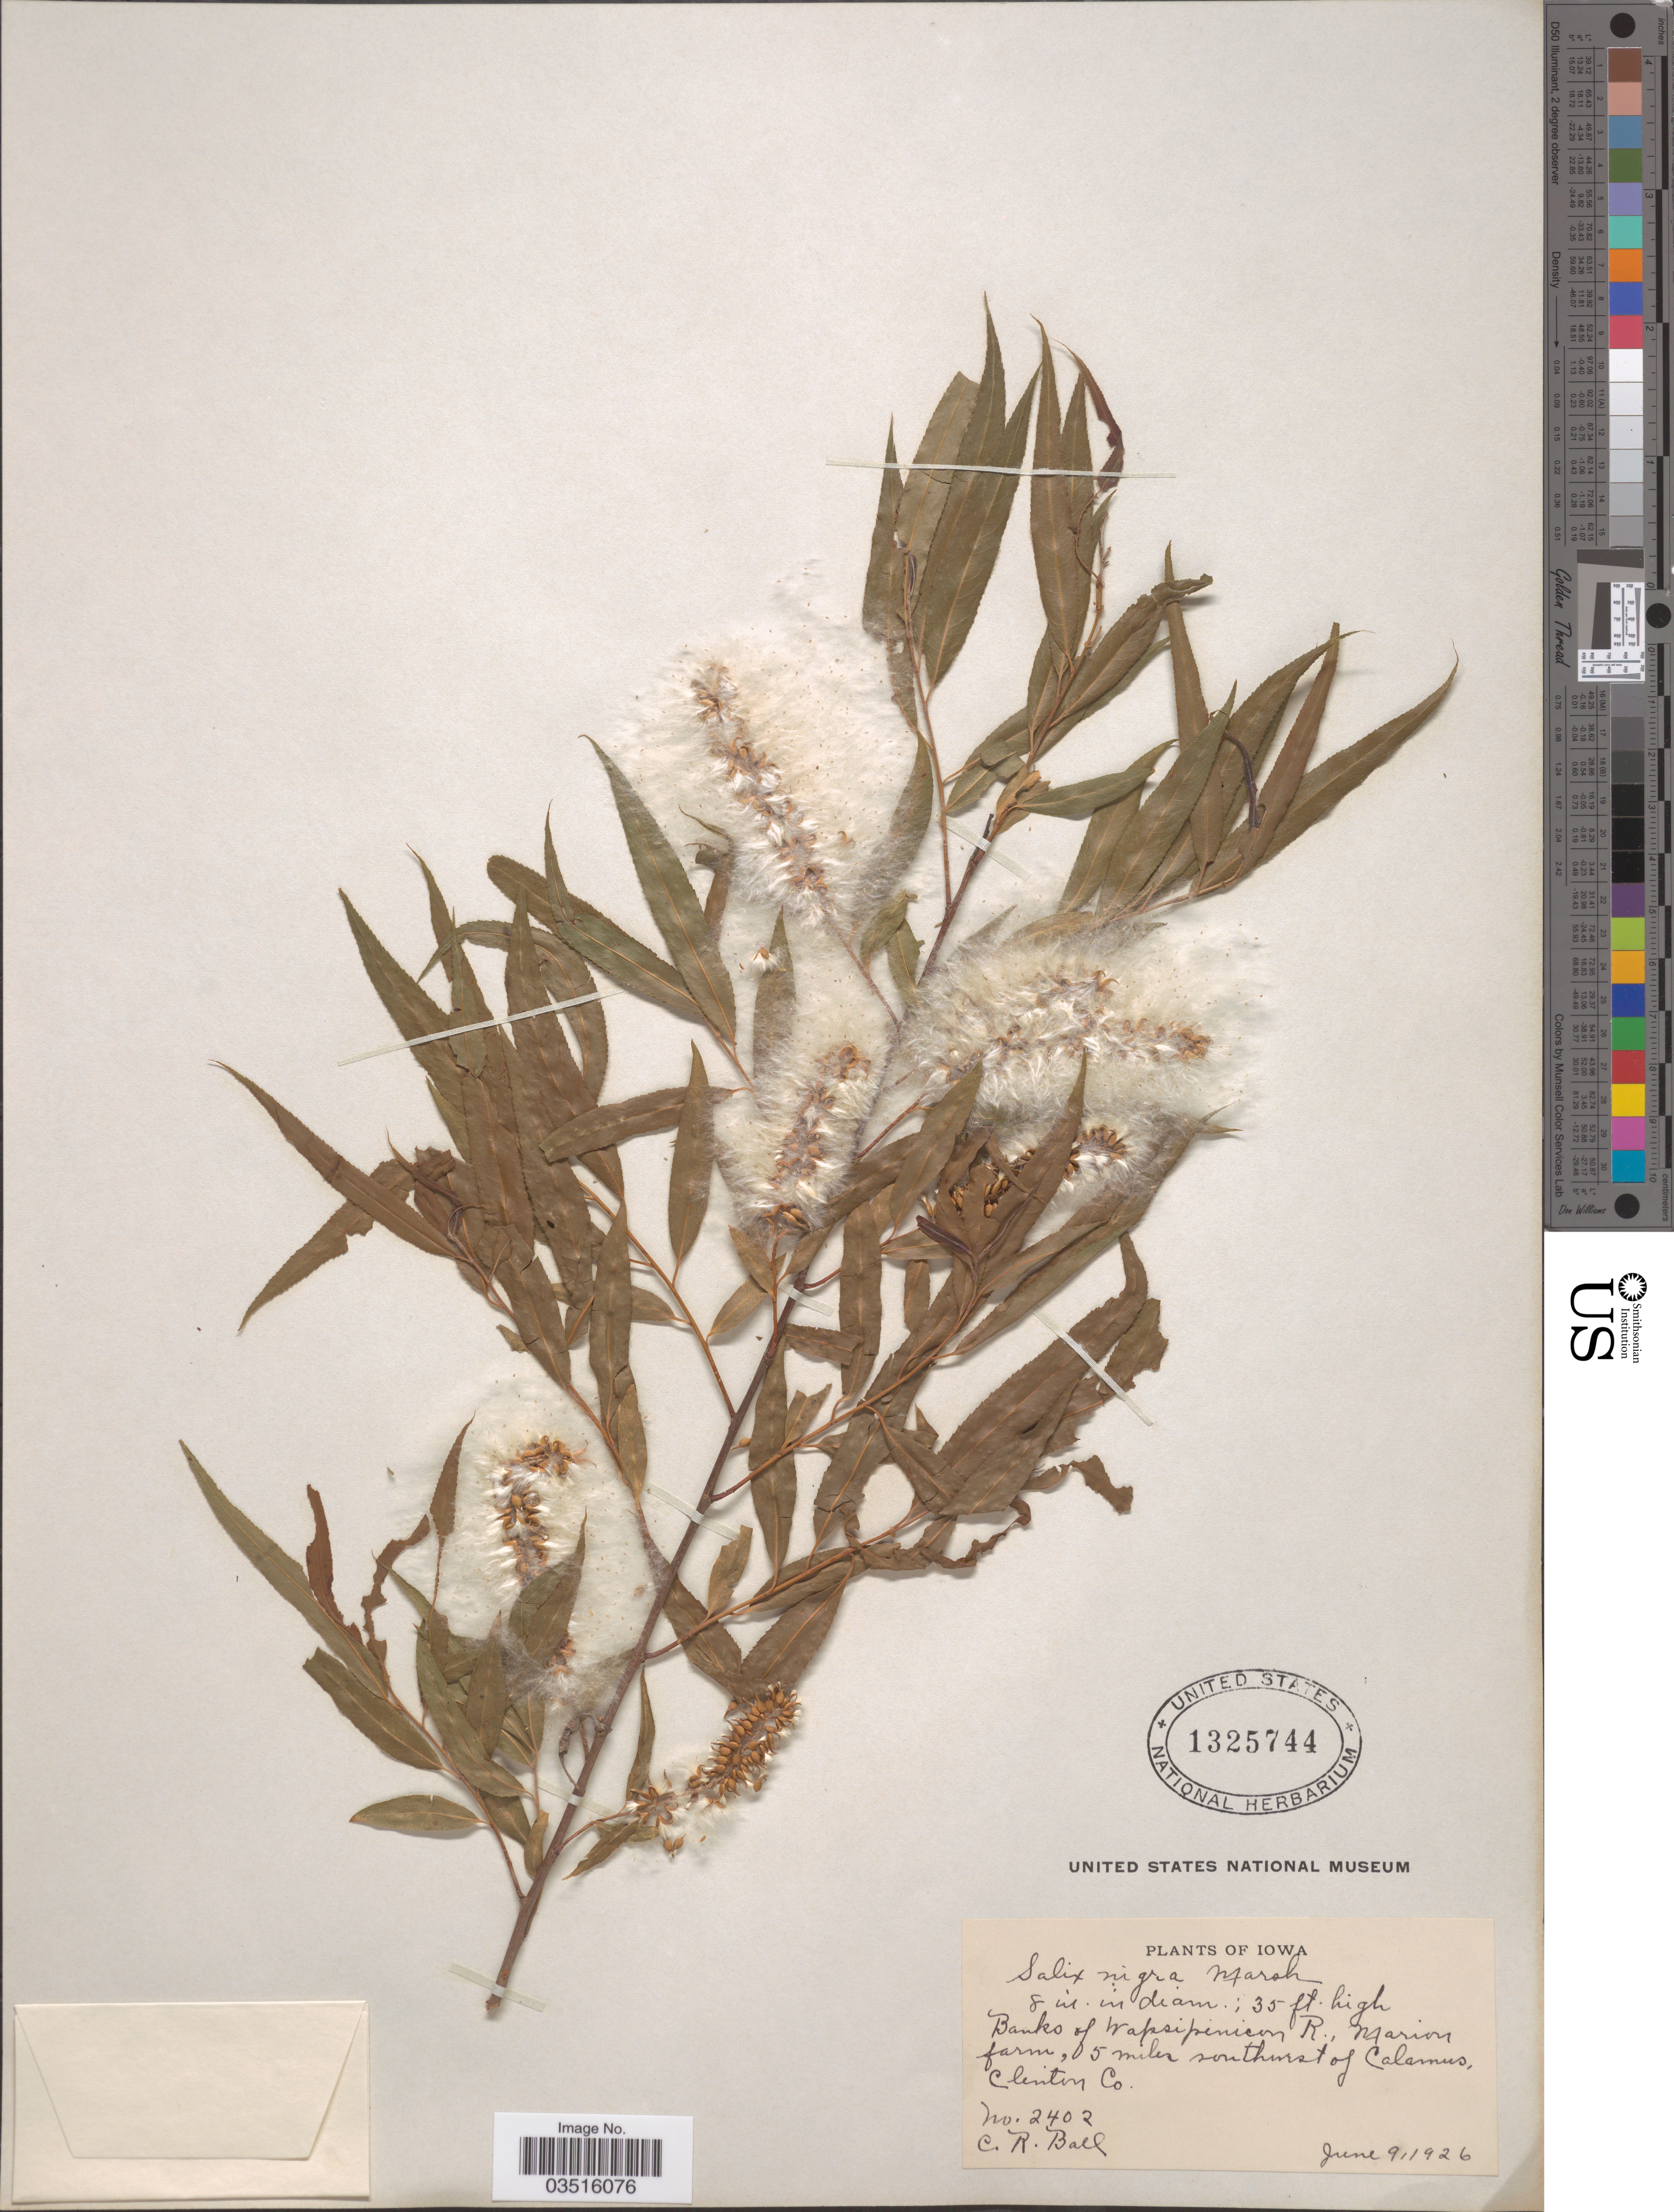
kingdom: Plantae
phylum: Tracheophyta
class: Magnoliopsida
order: Malpighiales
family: Salicaceae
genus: Salix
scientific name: Salix nigra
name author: Marshall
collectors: C. R. Ball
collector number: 2402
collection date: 1926-06-09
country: United States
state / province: Iowa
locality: Banks of Wapsipinicon Rv., Marion farm, 5 mi. southwest of Calamus, Clinton Co.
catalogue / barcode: US 1325744